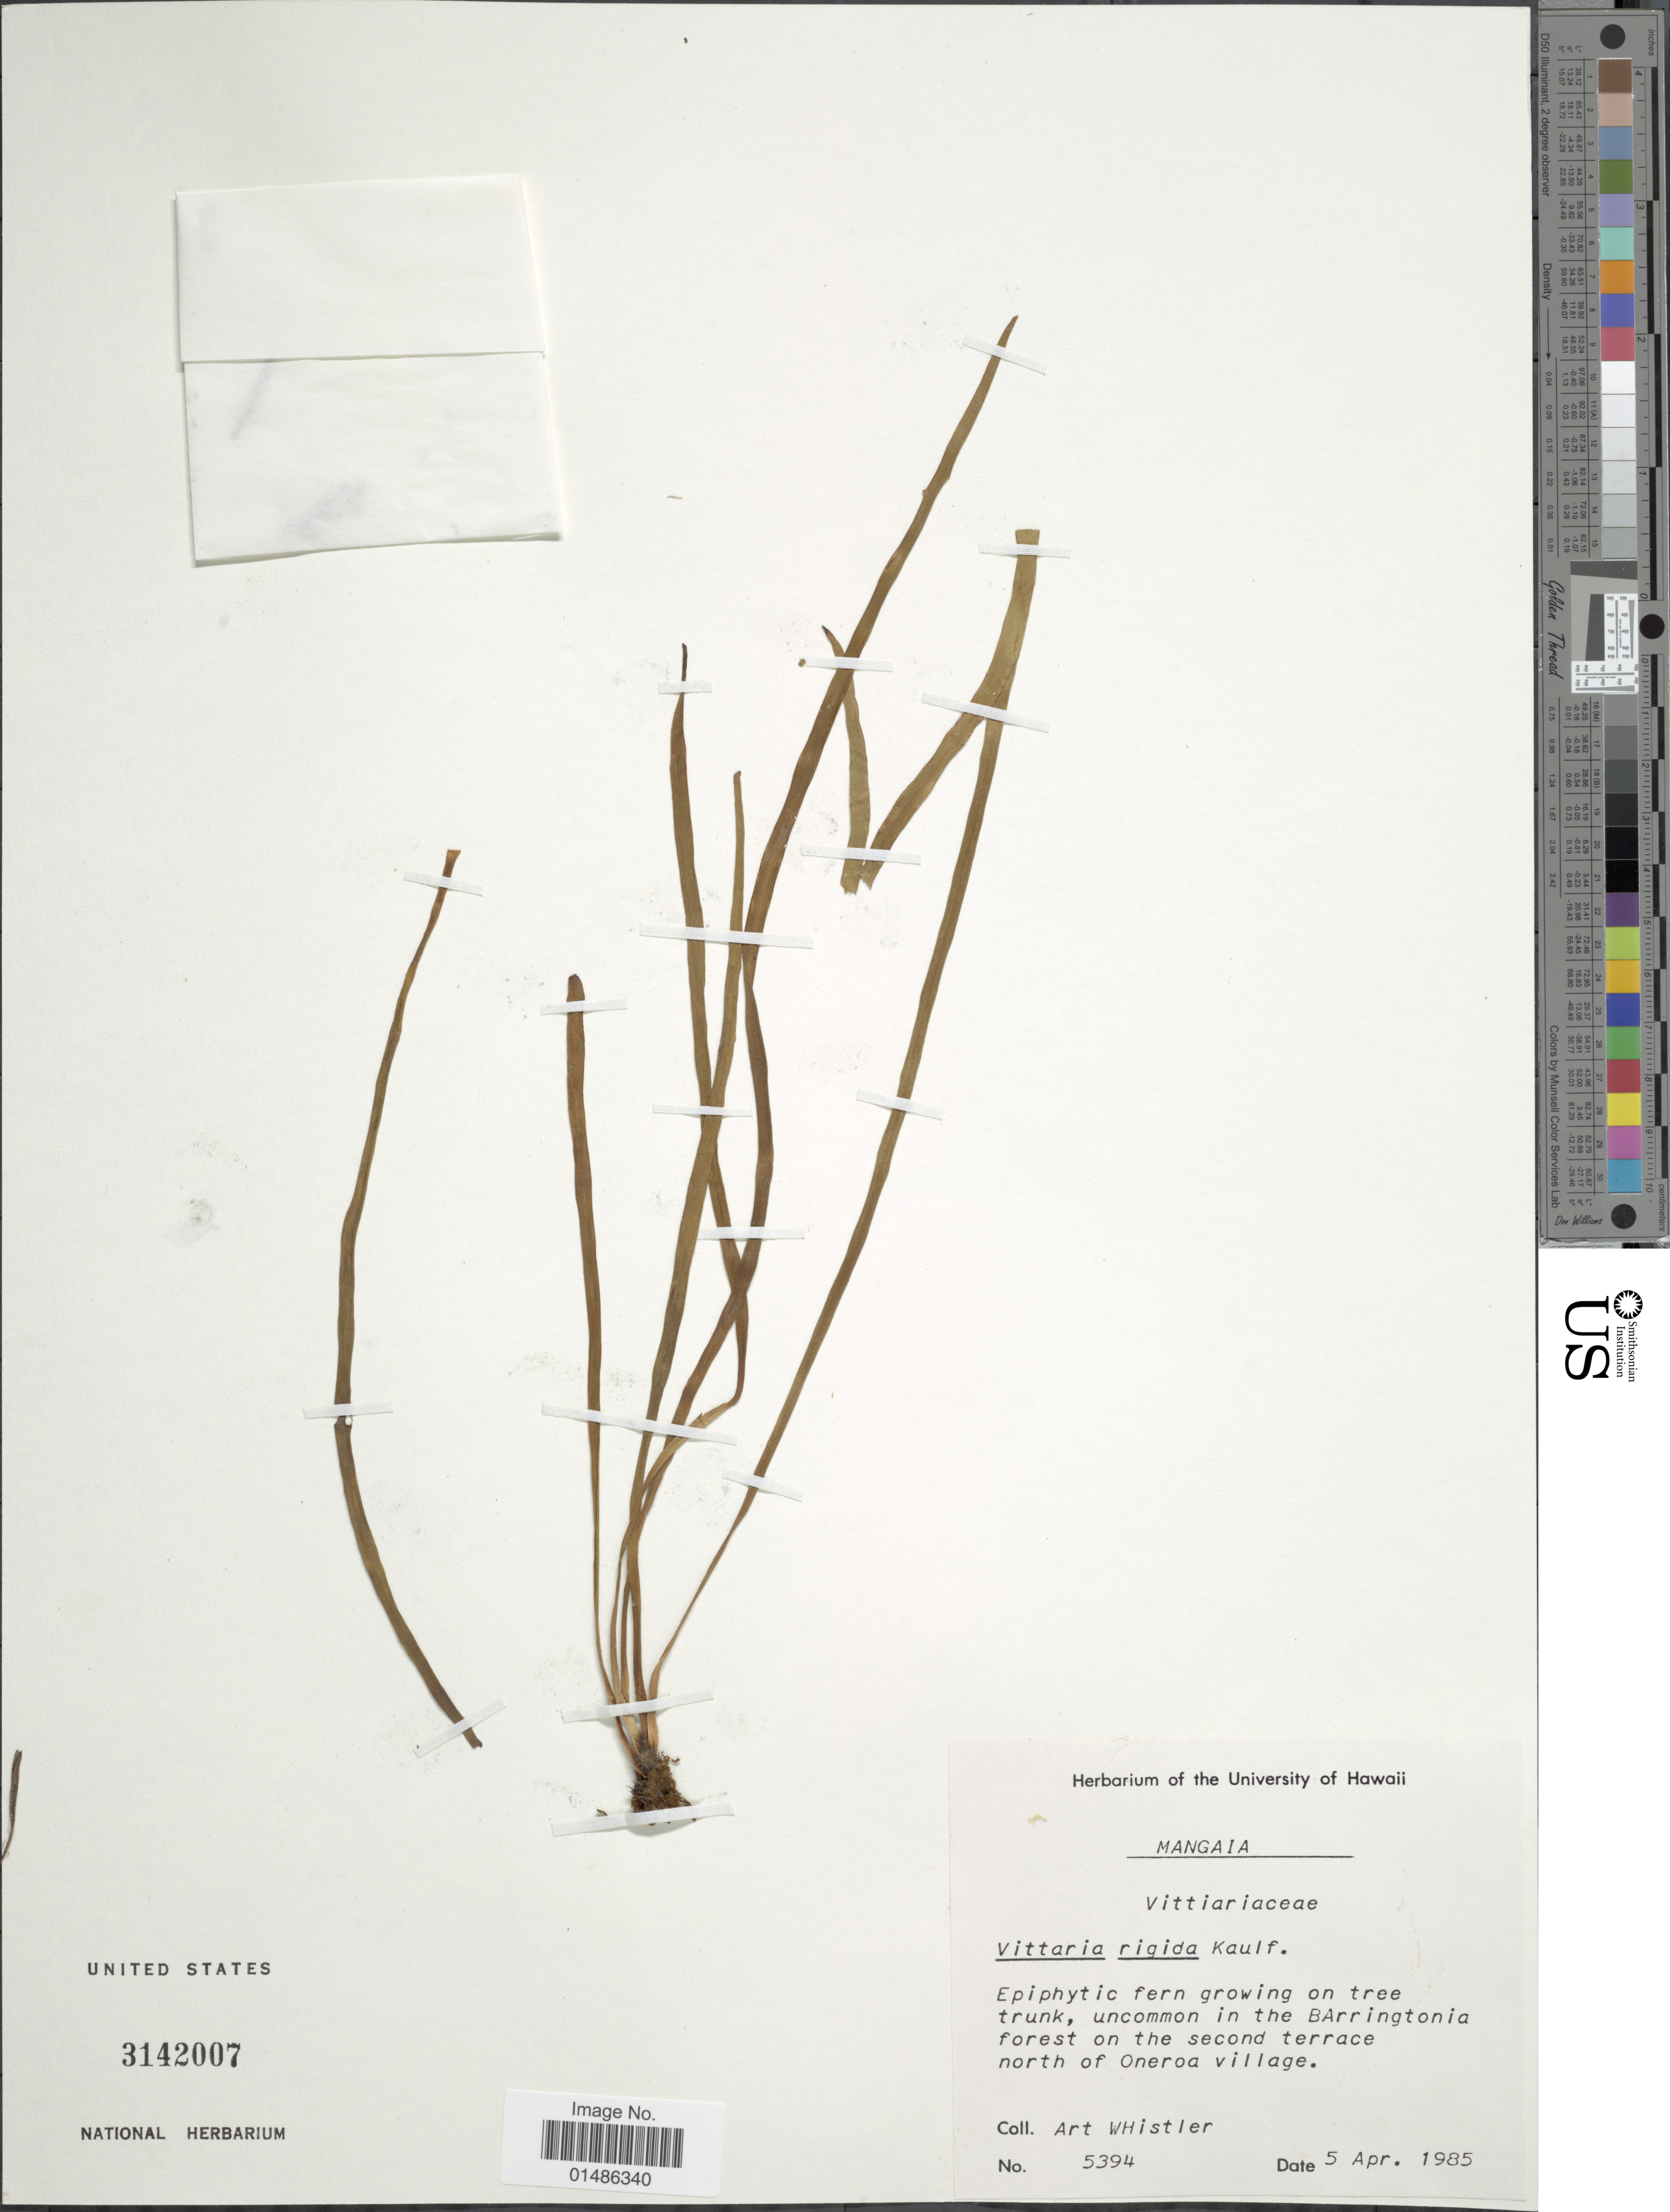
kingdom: Plantae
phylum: Tracheophyta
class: Polypodiopsida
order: Polypodiales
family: Pteridaceae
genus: Haplopteris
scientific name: Haplopteris ensiformis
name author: (Sw.) E.H. Crane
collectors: A. Whistler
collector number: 5394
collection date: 1985-04-05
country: Cook Islands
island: Mangaia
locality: Epiphytic fern growing on tree trunk, uncommon in the Barringtonia forest on the second terrace north of Oneroa village.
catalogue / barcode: US 3142007